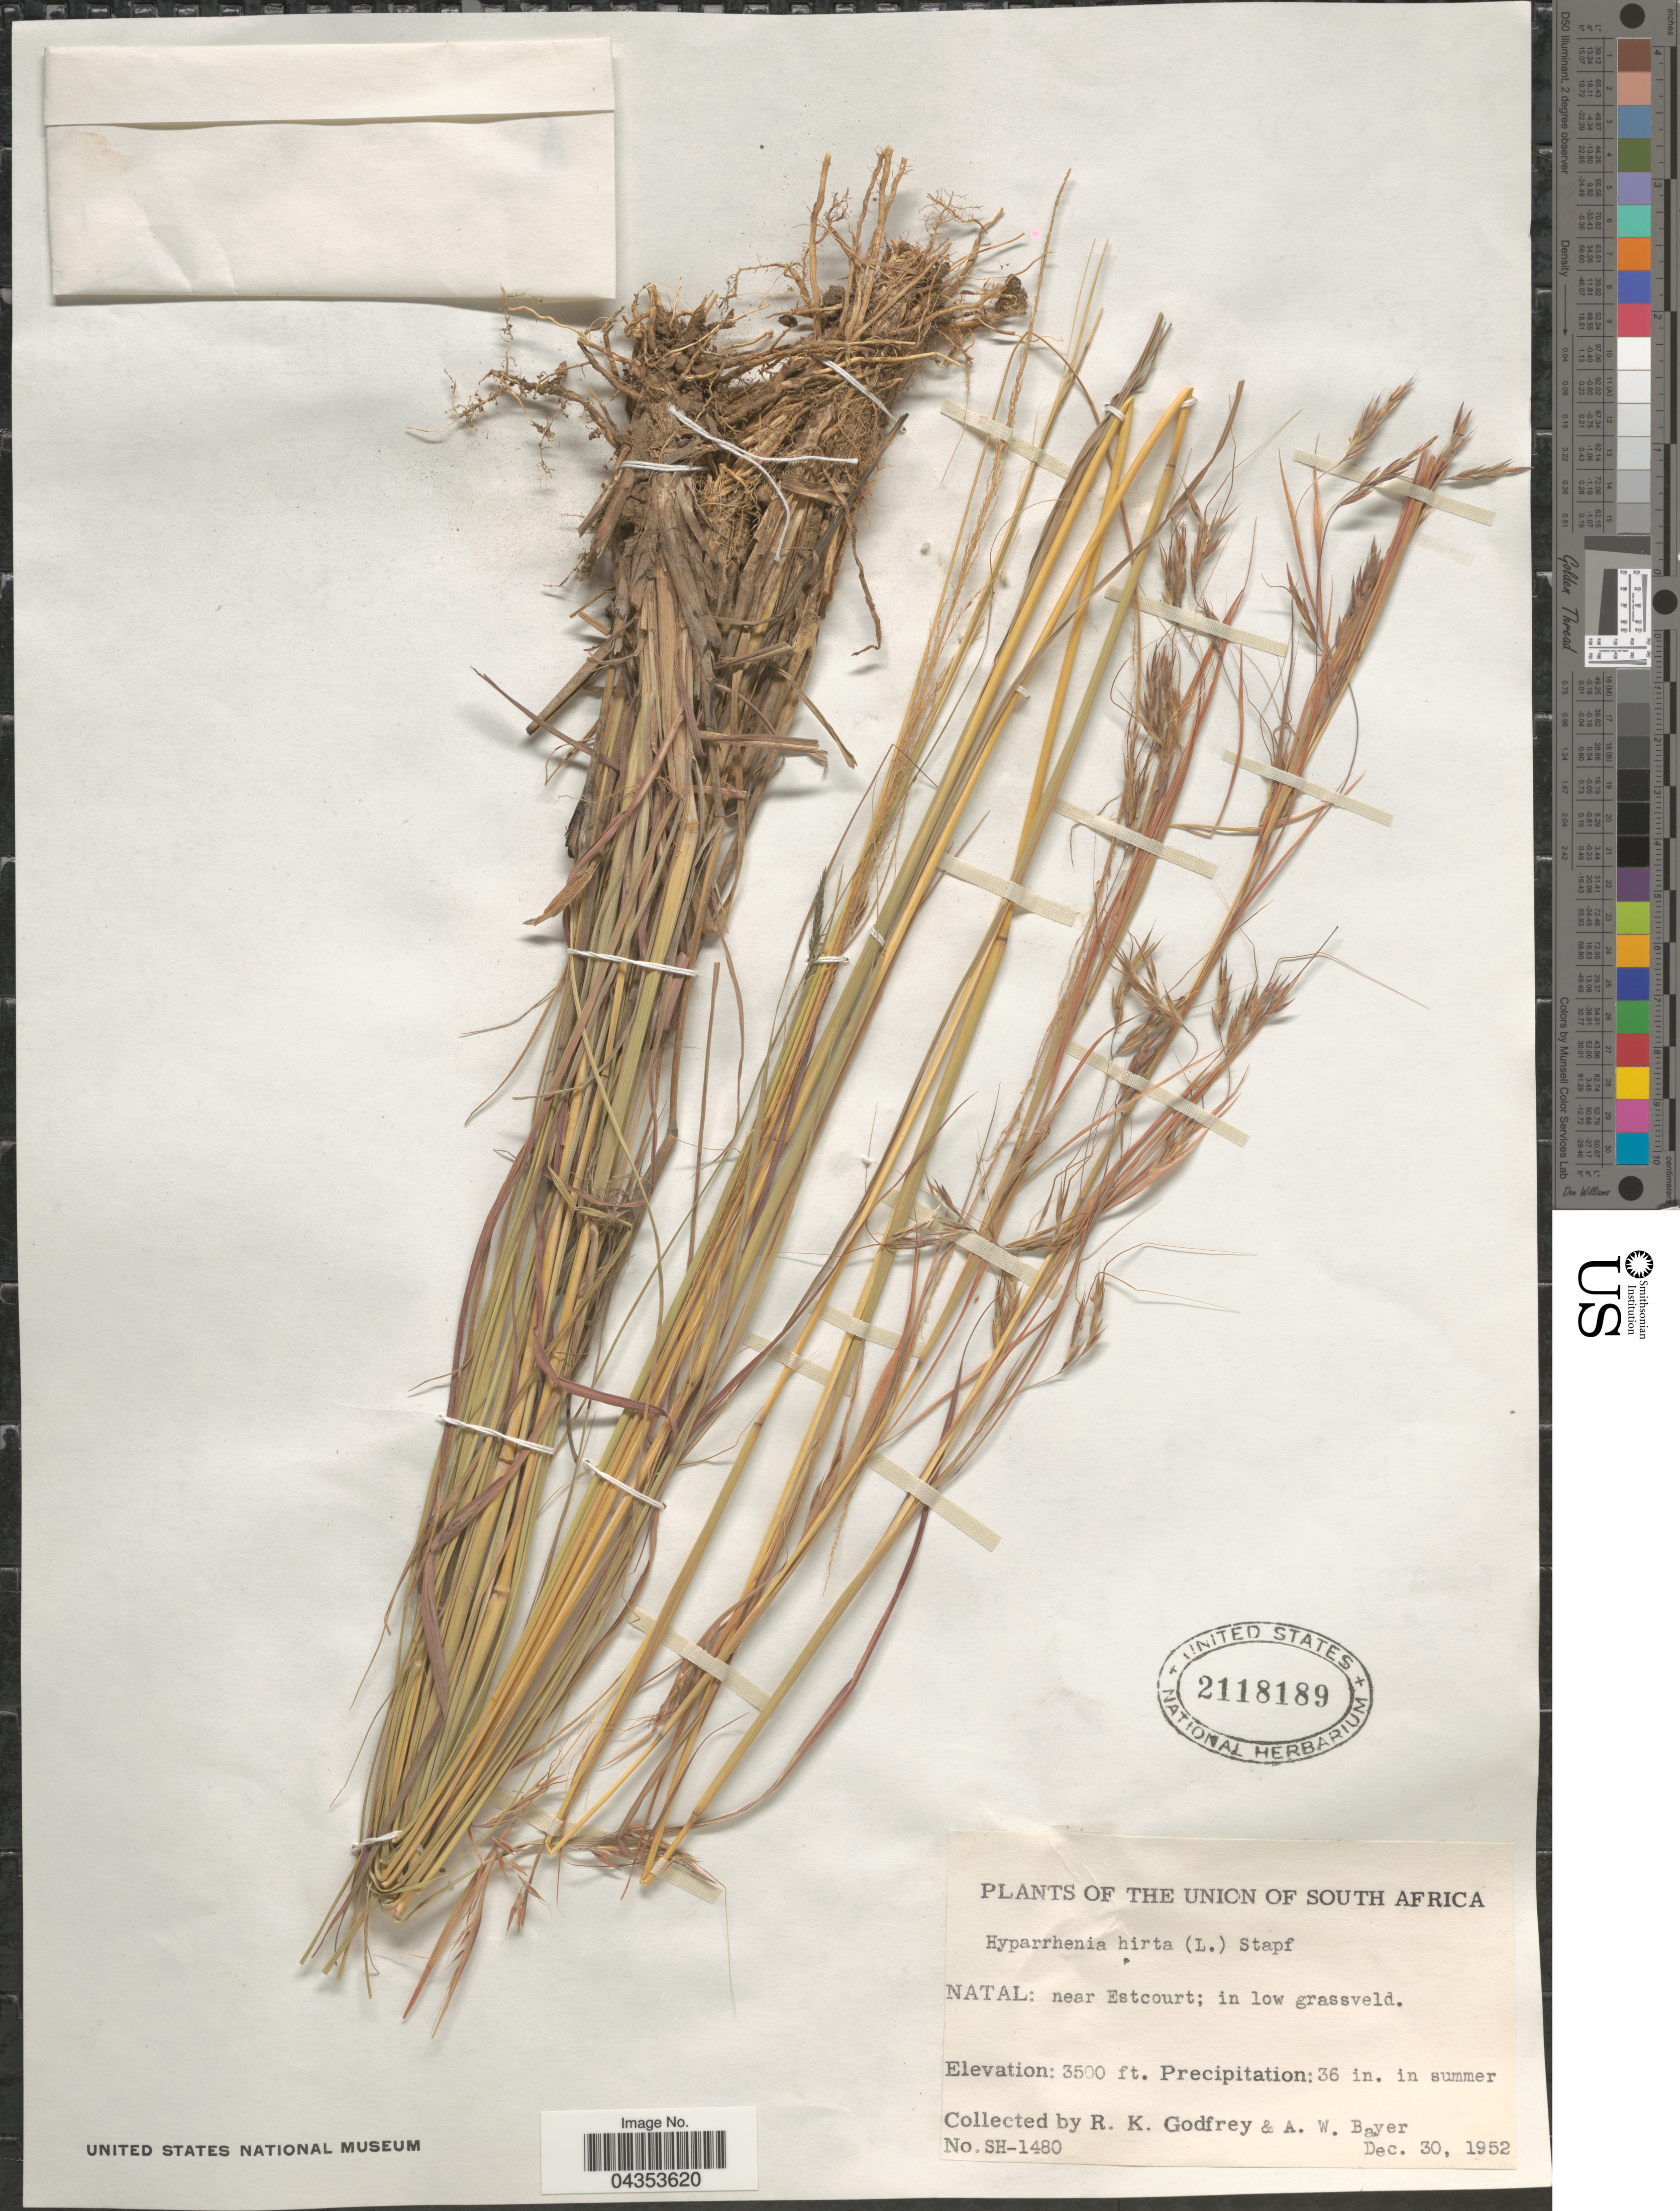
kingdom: Plantae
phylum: Tracheophyta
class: Liliopsida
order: Poales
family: Poaceae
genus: Hyparrhenia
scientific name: Hyparrhenia hirta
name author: (L.) Stapf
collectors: R. K. Godfrey & A. Bayer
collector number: SH-1480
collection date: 1952-12-30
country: South Africa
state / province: KwaZulu-Natal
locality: The Union of South Africa. Natal: near Estcourt; in low grassveld.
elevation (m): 1067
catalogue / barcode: US 2118189